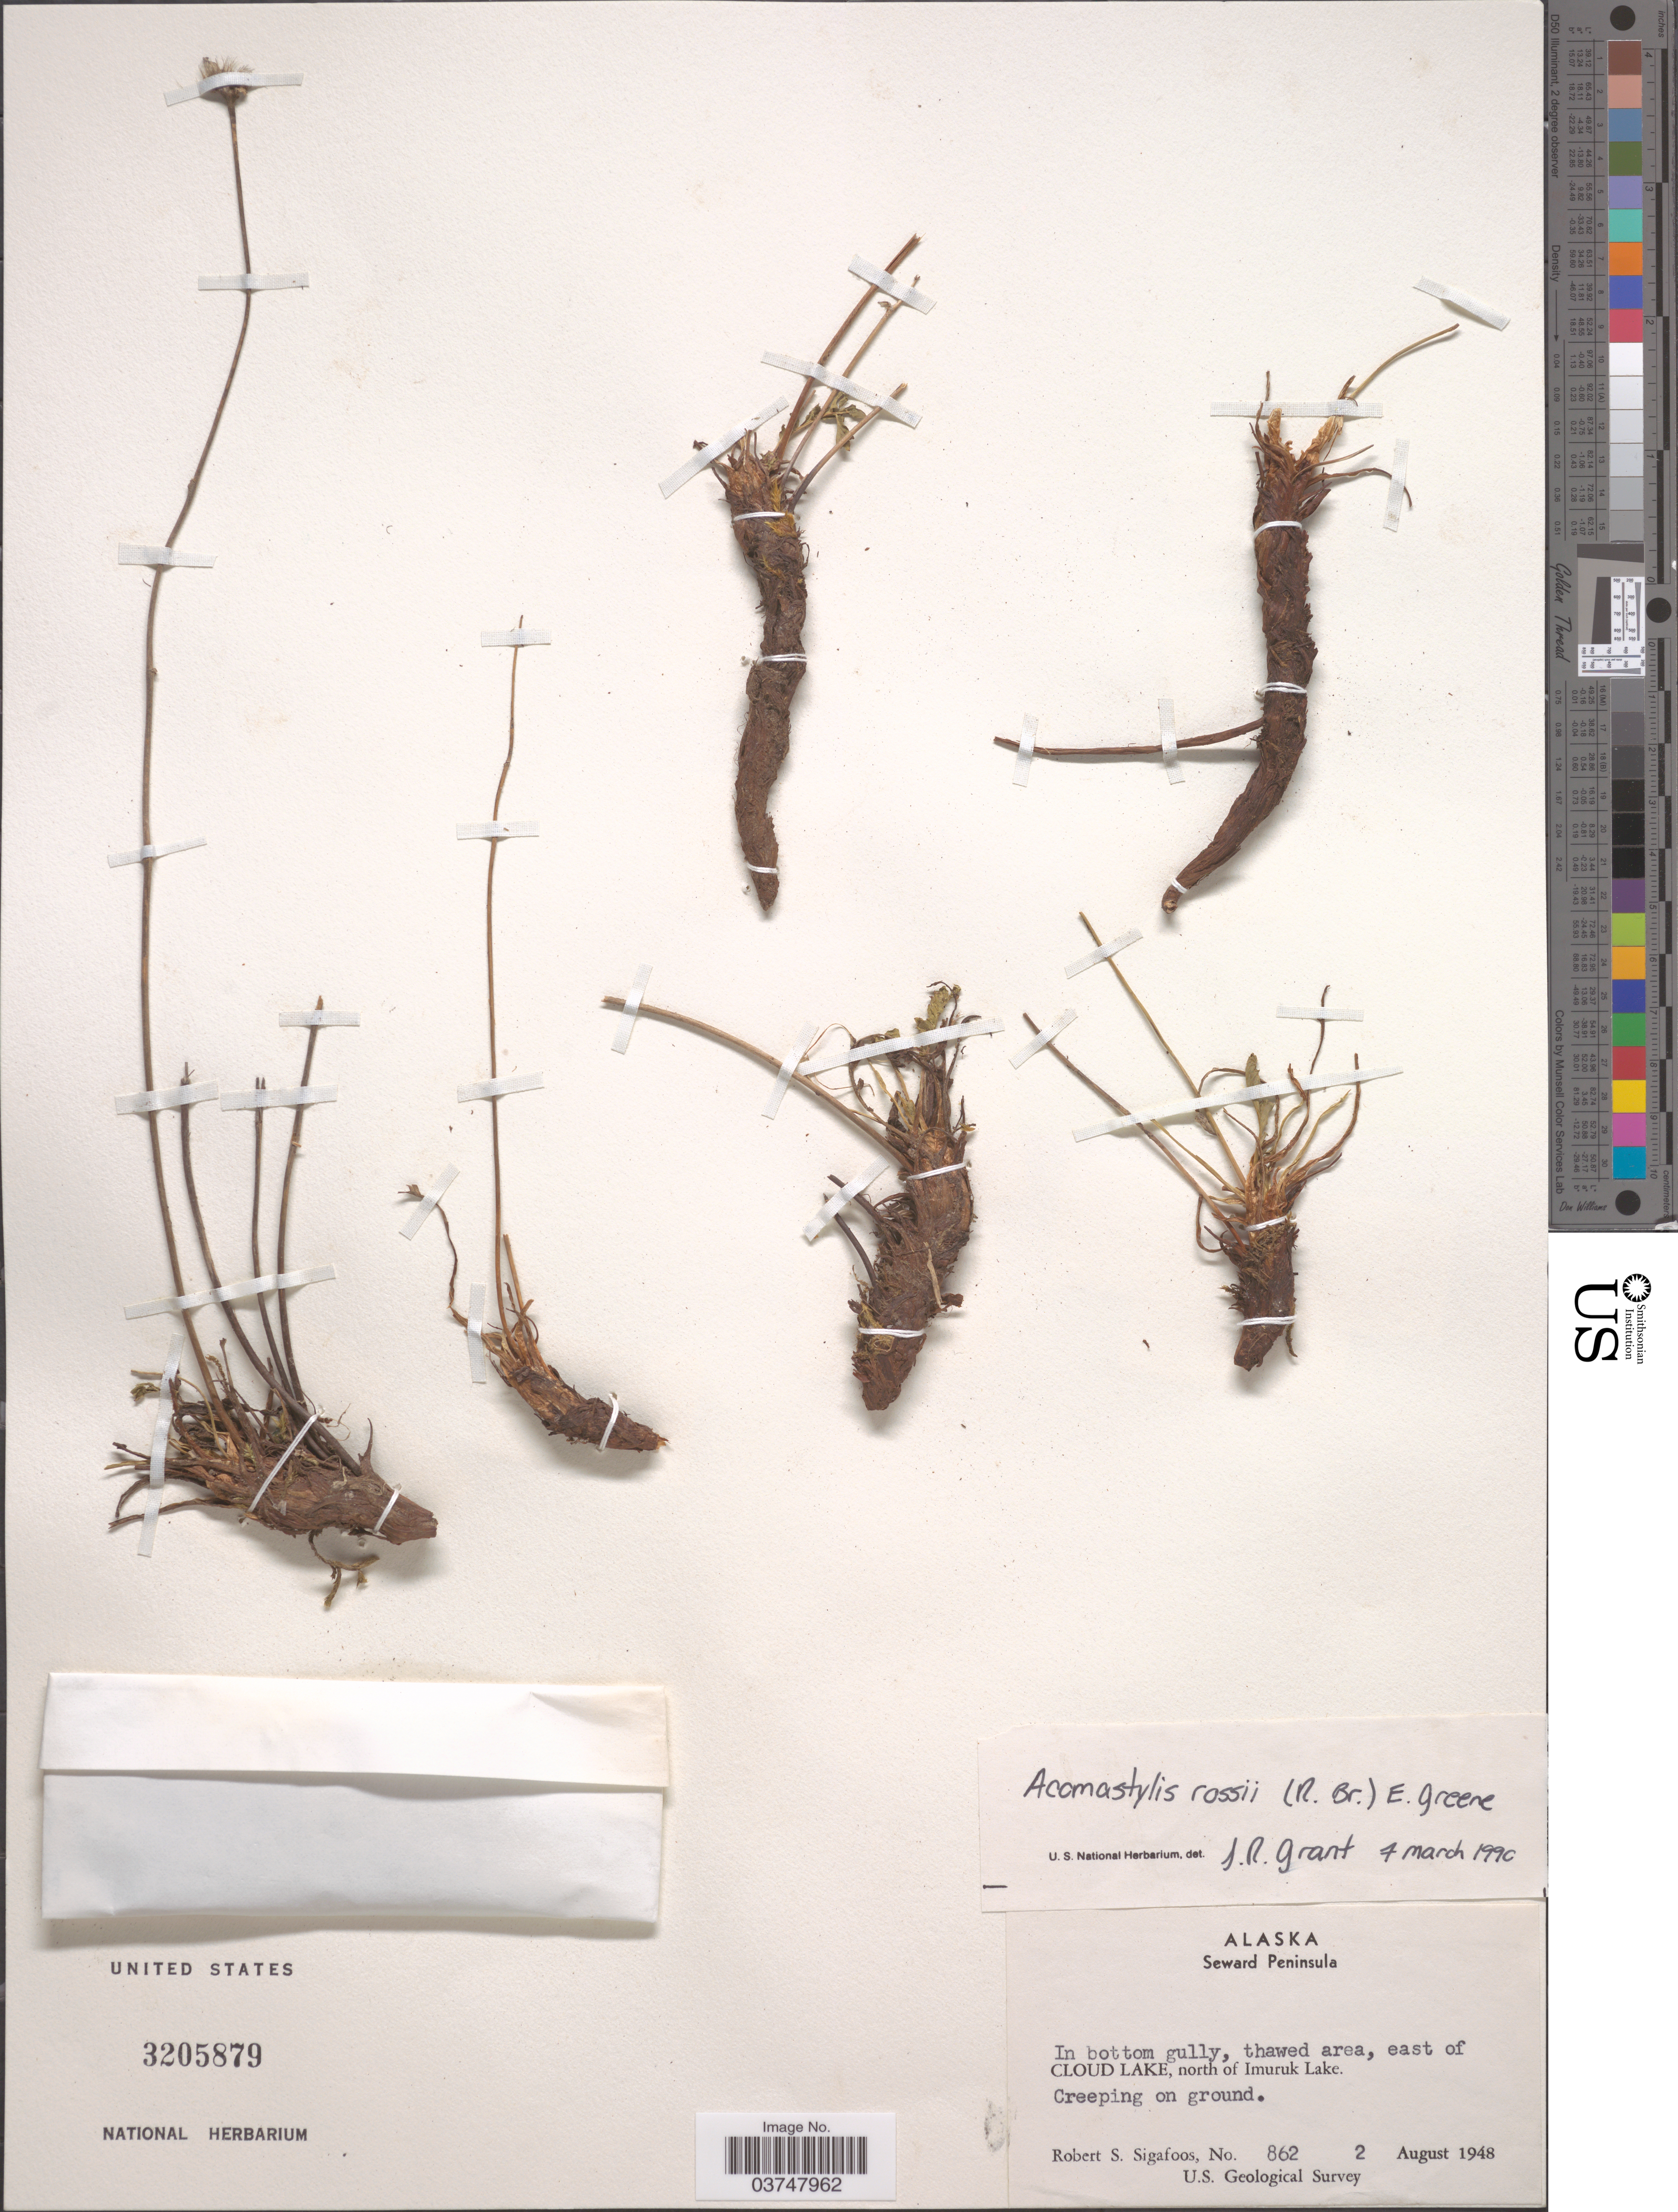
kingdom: Plantae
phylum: Tracheophyta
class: Magnoliopsida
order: Rosales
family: Rosaceae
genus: Geum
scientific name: Geum rossii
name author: (R. Br.) Ser.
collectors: R. Sigafoos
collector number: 862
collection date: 1948-08-02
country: United States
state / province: Alaska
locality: Seward Peninsula. In bottom gully, thawed area, east of Cloud Lake, north of Imuruk Lake.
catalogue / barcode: US 3205879